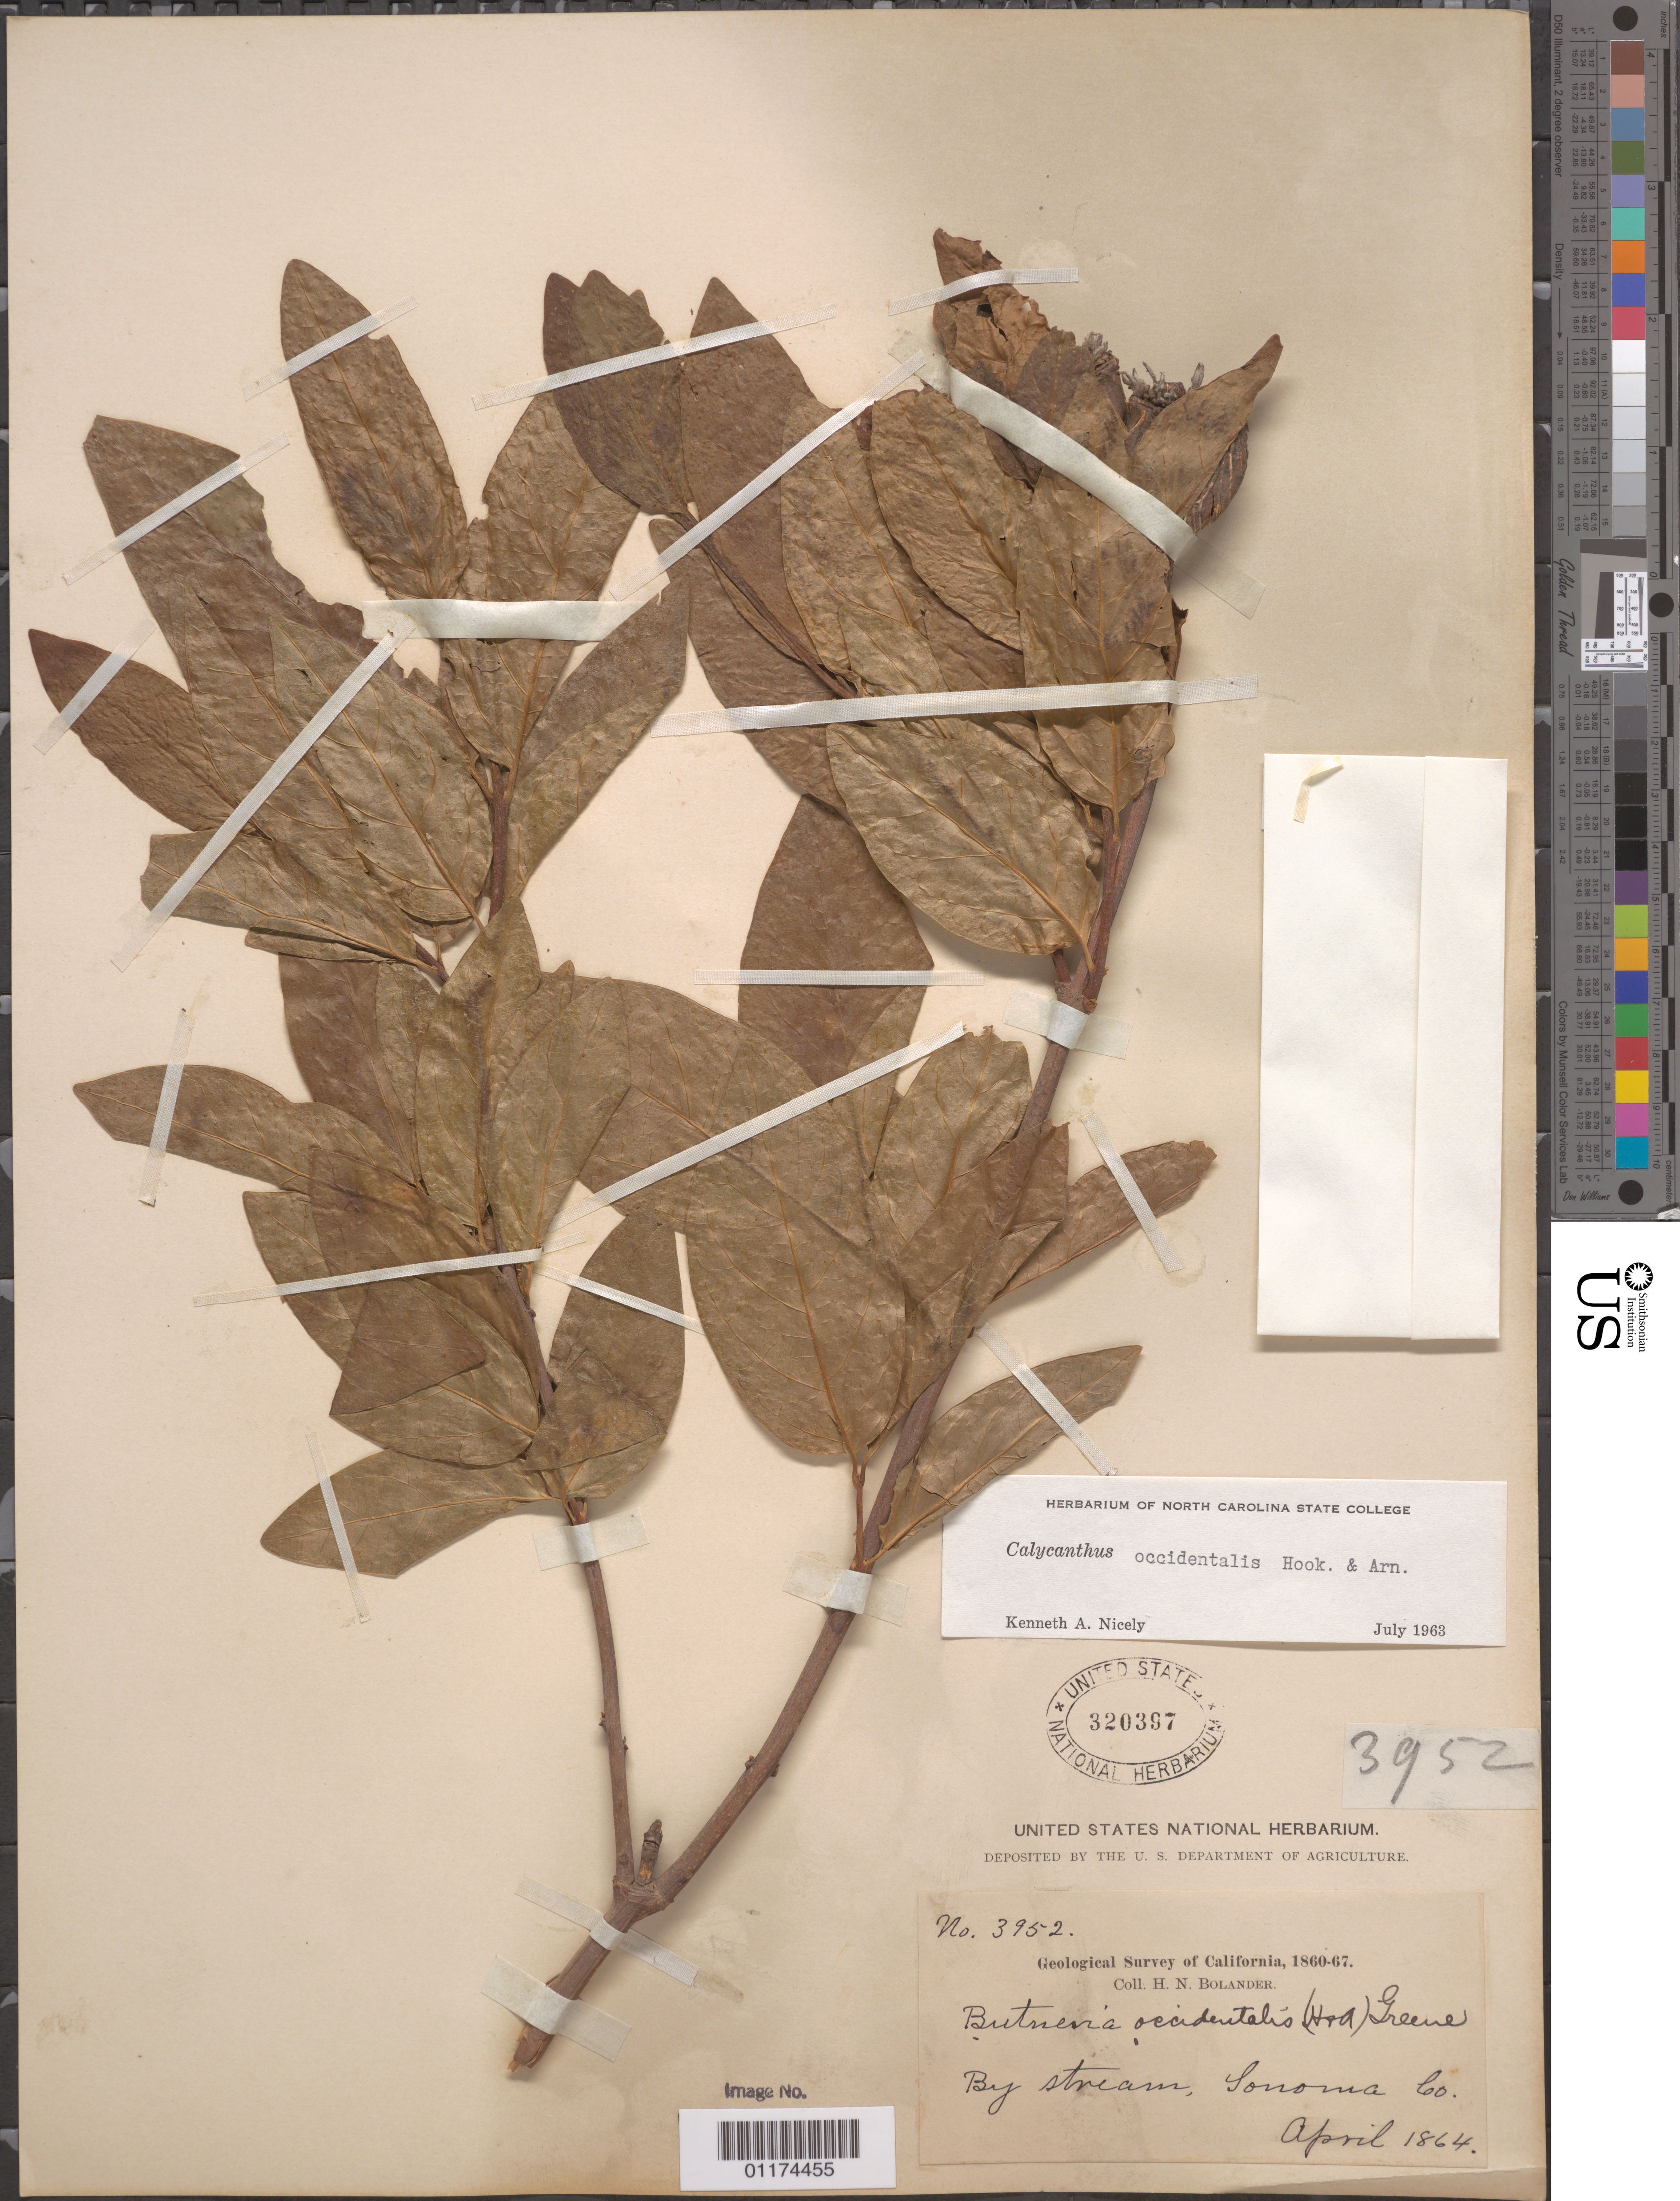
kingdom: Plantae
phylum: Tracheophyta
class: Magnoliopsida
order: Laurales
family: Calycanthaceae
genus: Calycanthus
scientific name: Calycanthus occidentalis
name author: Hook. & Arn.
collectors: H. Bolander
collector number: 3952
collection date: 1864-04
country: United States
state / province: California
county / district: Sonoma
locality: By stream.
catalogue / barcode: US 320397